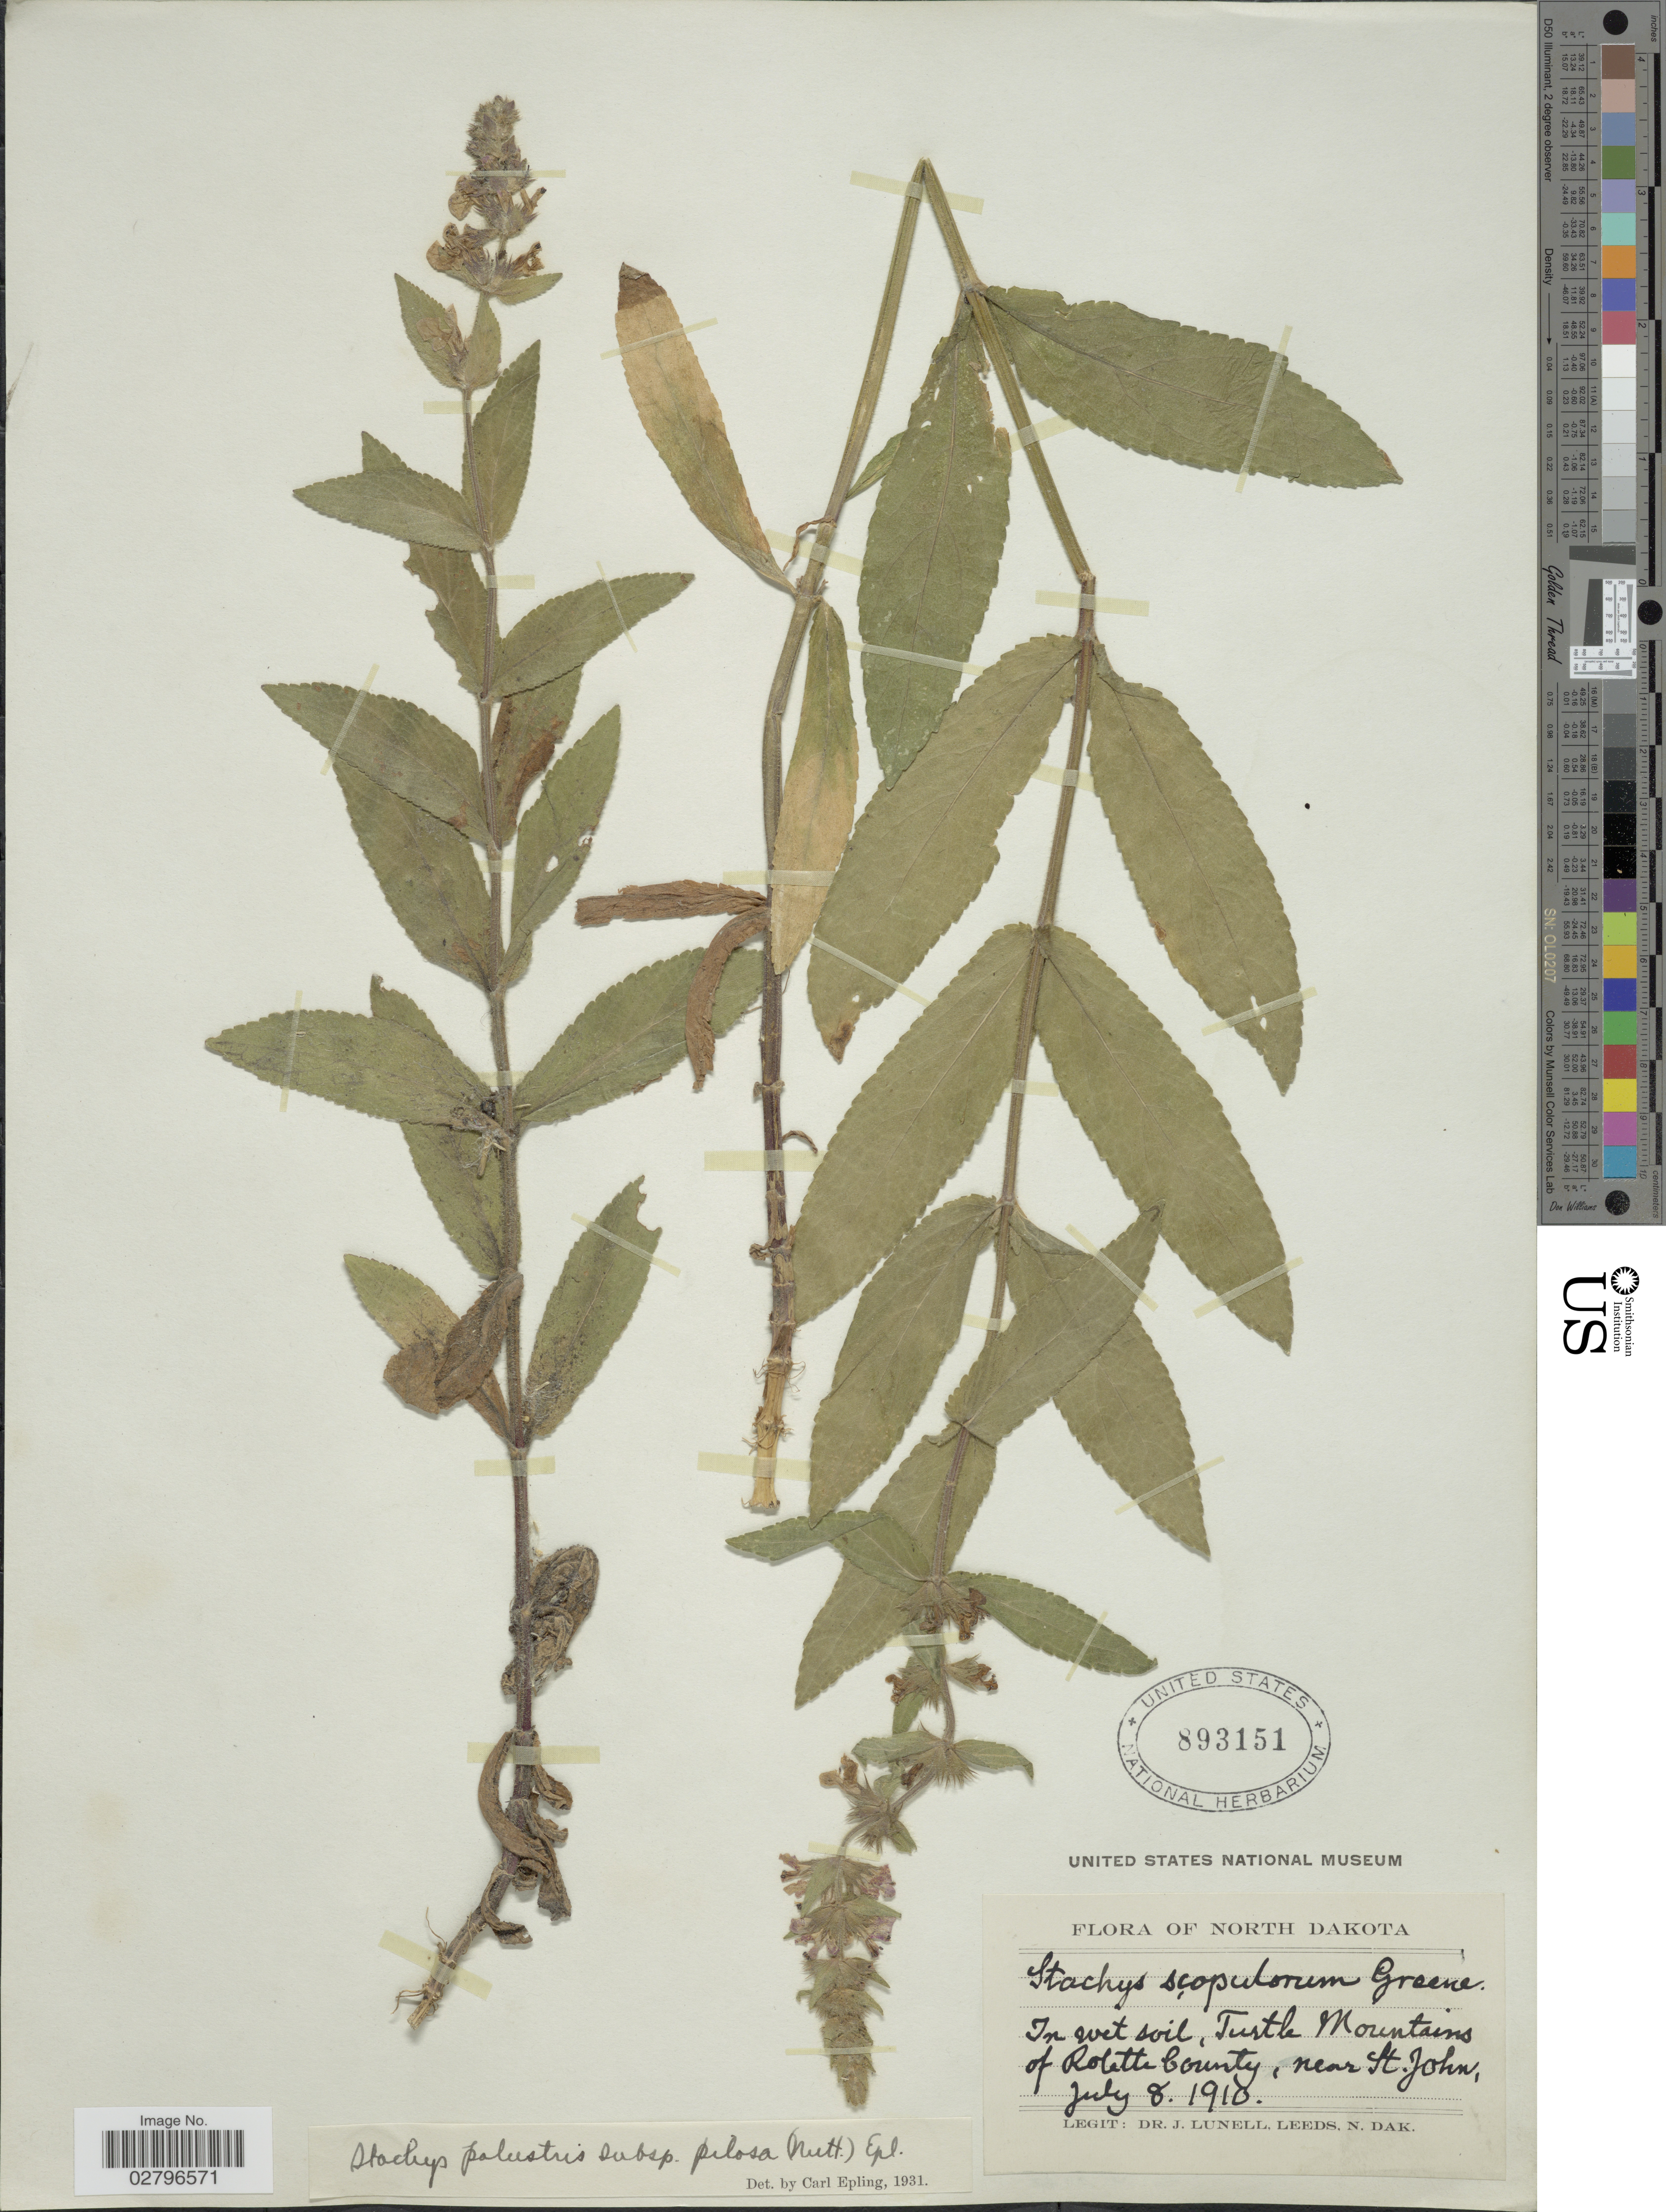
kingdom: Plantae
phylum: Tracheophyta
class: Magnoliopsida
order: Lamiales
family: Lamiaceae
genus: Stachys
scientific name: Stachys pilosa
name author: Nutt.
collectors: J. Leeds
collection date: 1910-07-08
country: United States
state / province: North Dakota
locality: In wet soil, Turtle Mountains of Rolette County, near St. John.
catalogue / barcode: US 893151